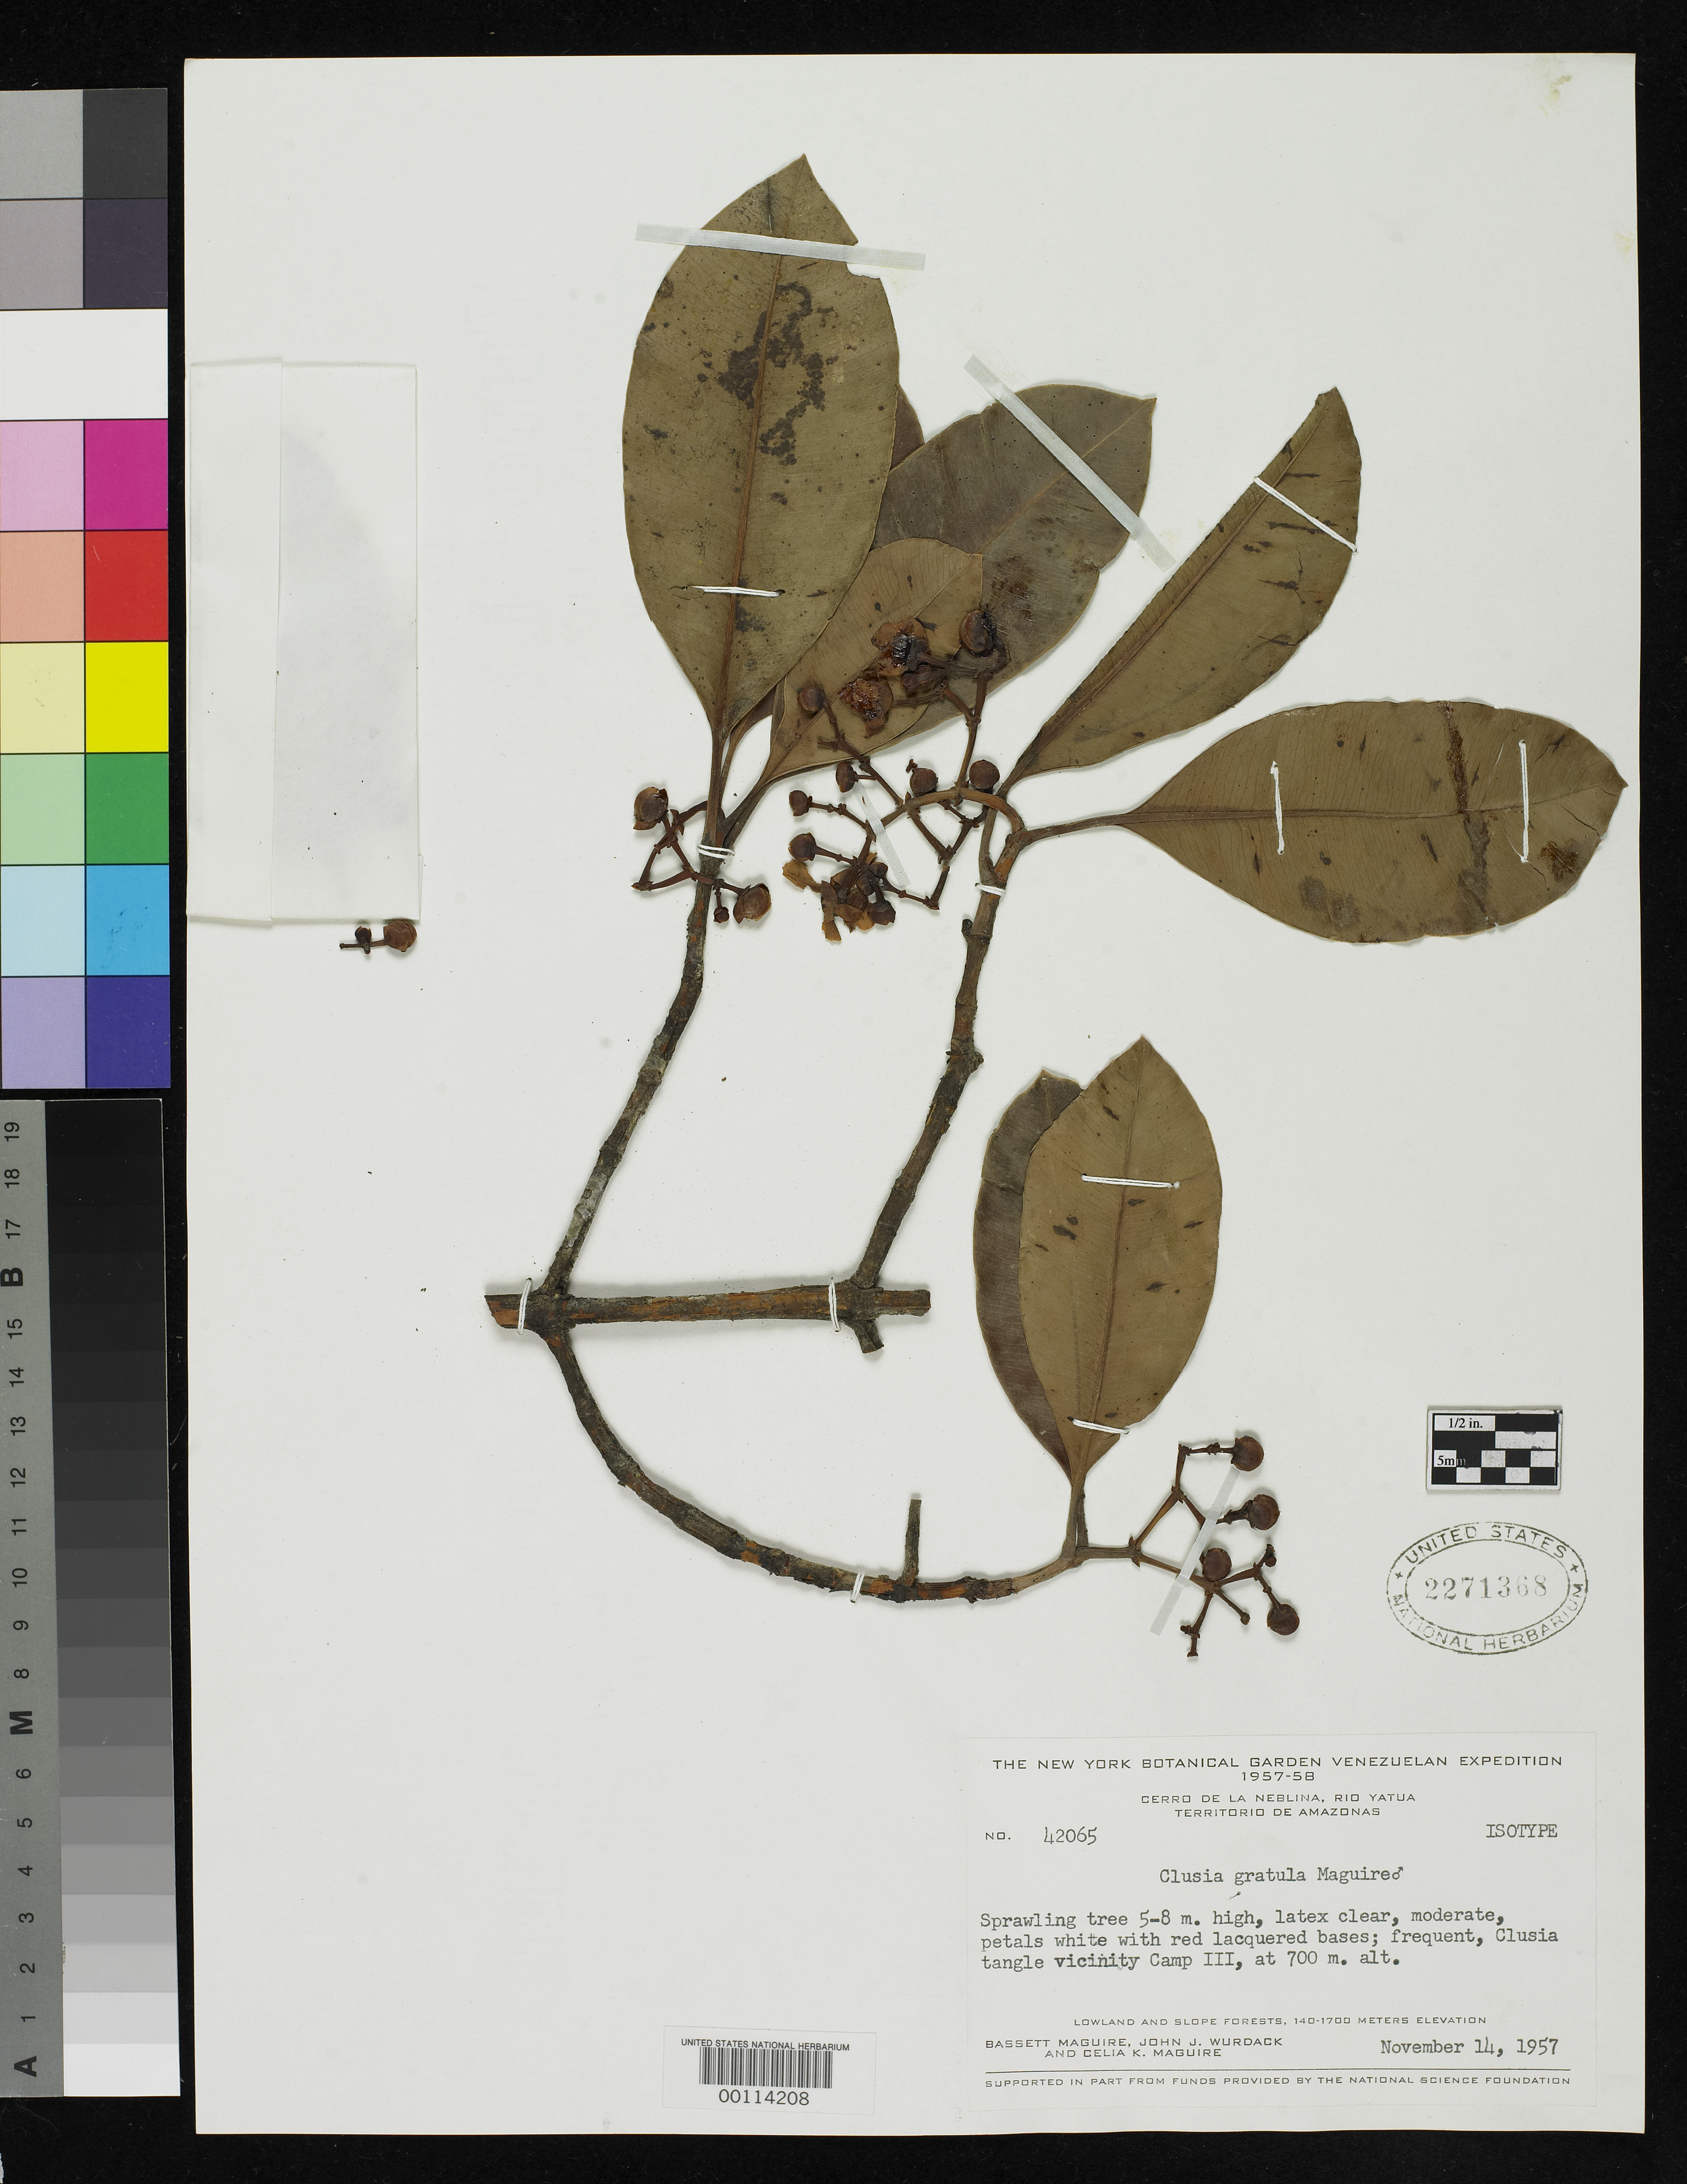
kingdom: Plantae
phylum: Tracheophyta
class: Magnoliopsida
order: Malpighiales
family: Clusiaceae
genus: Clusia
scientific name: Clusia gratula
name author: Maguire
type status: Isotype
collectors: B. Maguire, J. J. Wurdack & C. K. Maguire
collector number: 42065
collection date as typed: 14 Nov 1957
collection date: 1957-11-14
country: Venezuela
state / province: Amazonas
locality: Cerro de La Neblina, Rio Yatua.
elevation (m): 700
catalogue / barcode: US 2271368